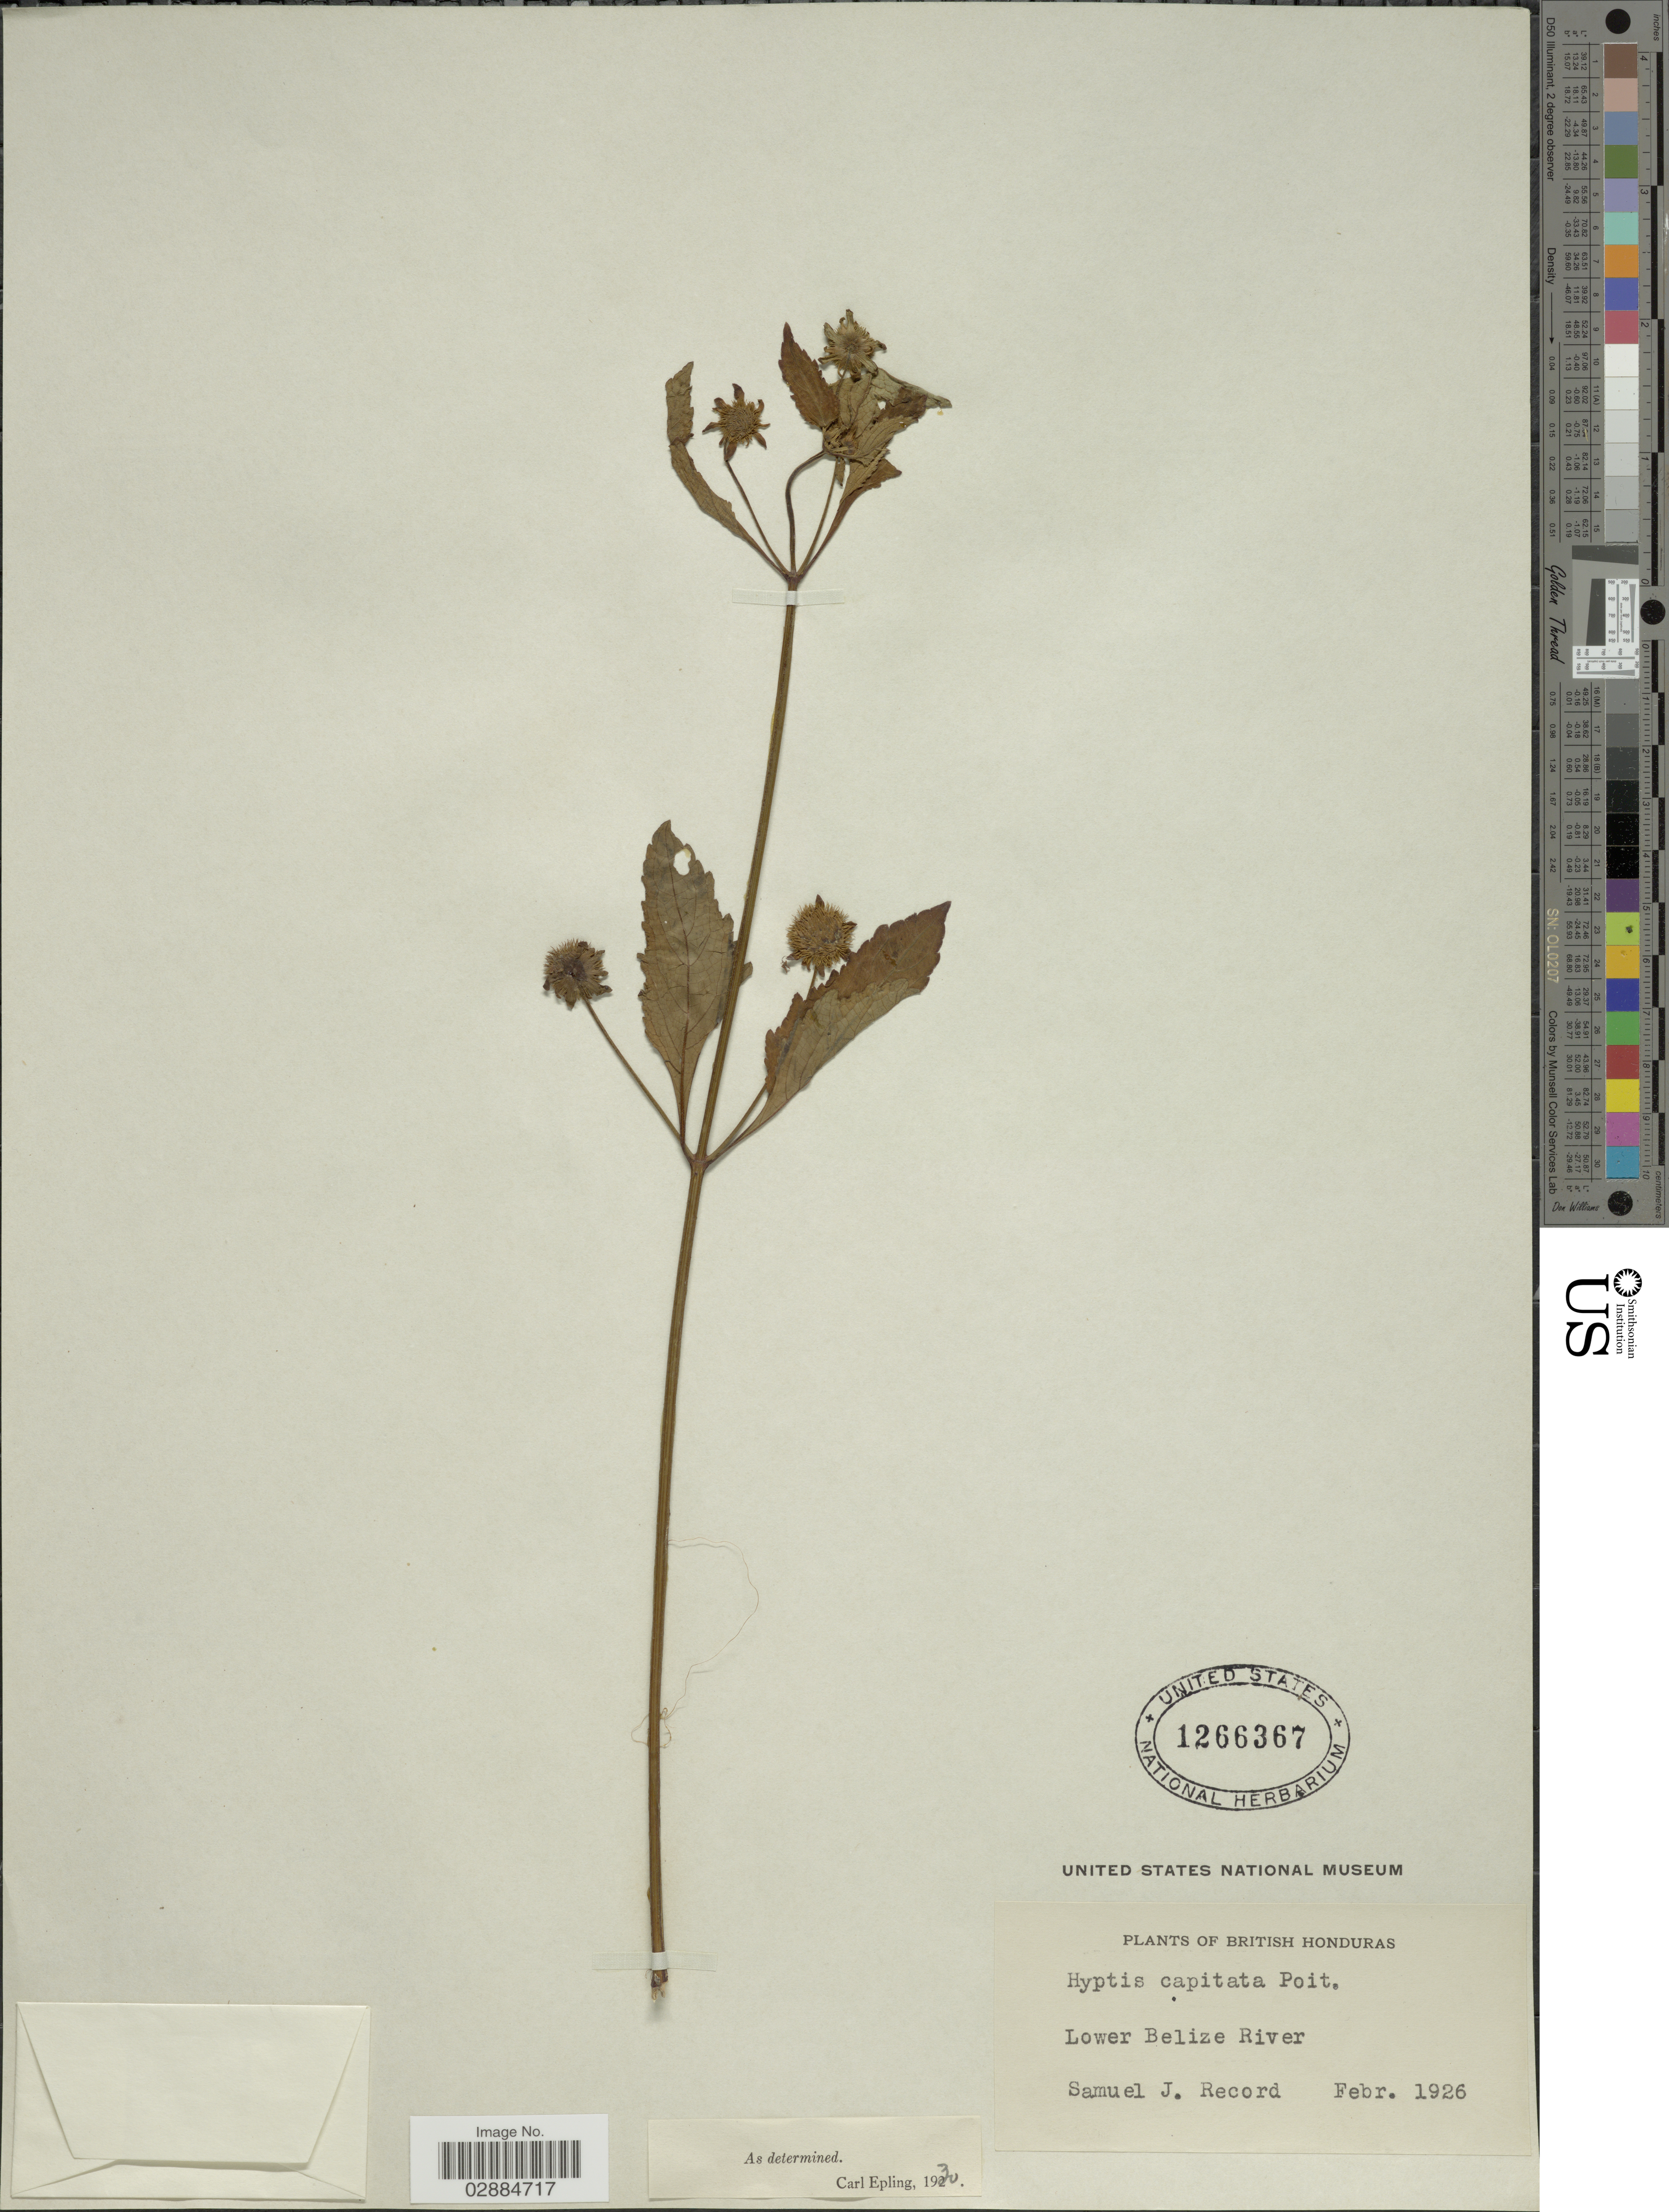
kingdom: Plantae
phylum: Tracheophyta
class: Magnoliopsida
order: Lamiales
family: Lamiaceae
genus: Hyptis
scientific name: Hyptis capitata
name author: Jacq.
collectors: S. J. Record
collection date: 1926-02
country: Belize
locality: British Honduras, Lower Belize River.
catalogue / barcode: US 1266367